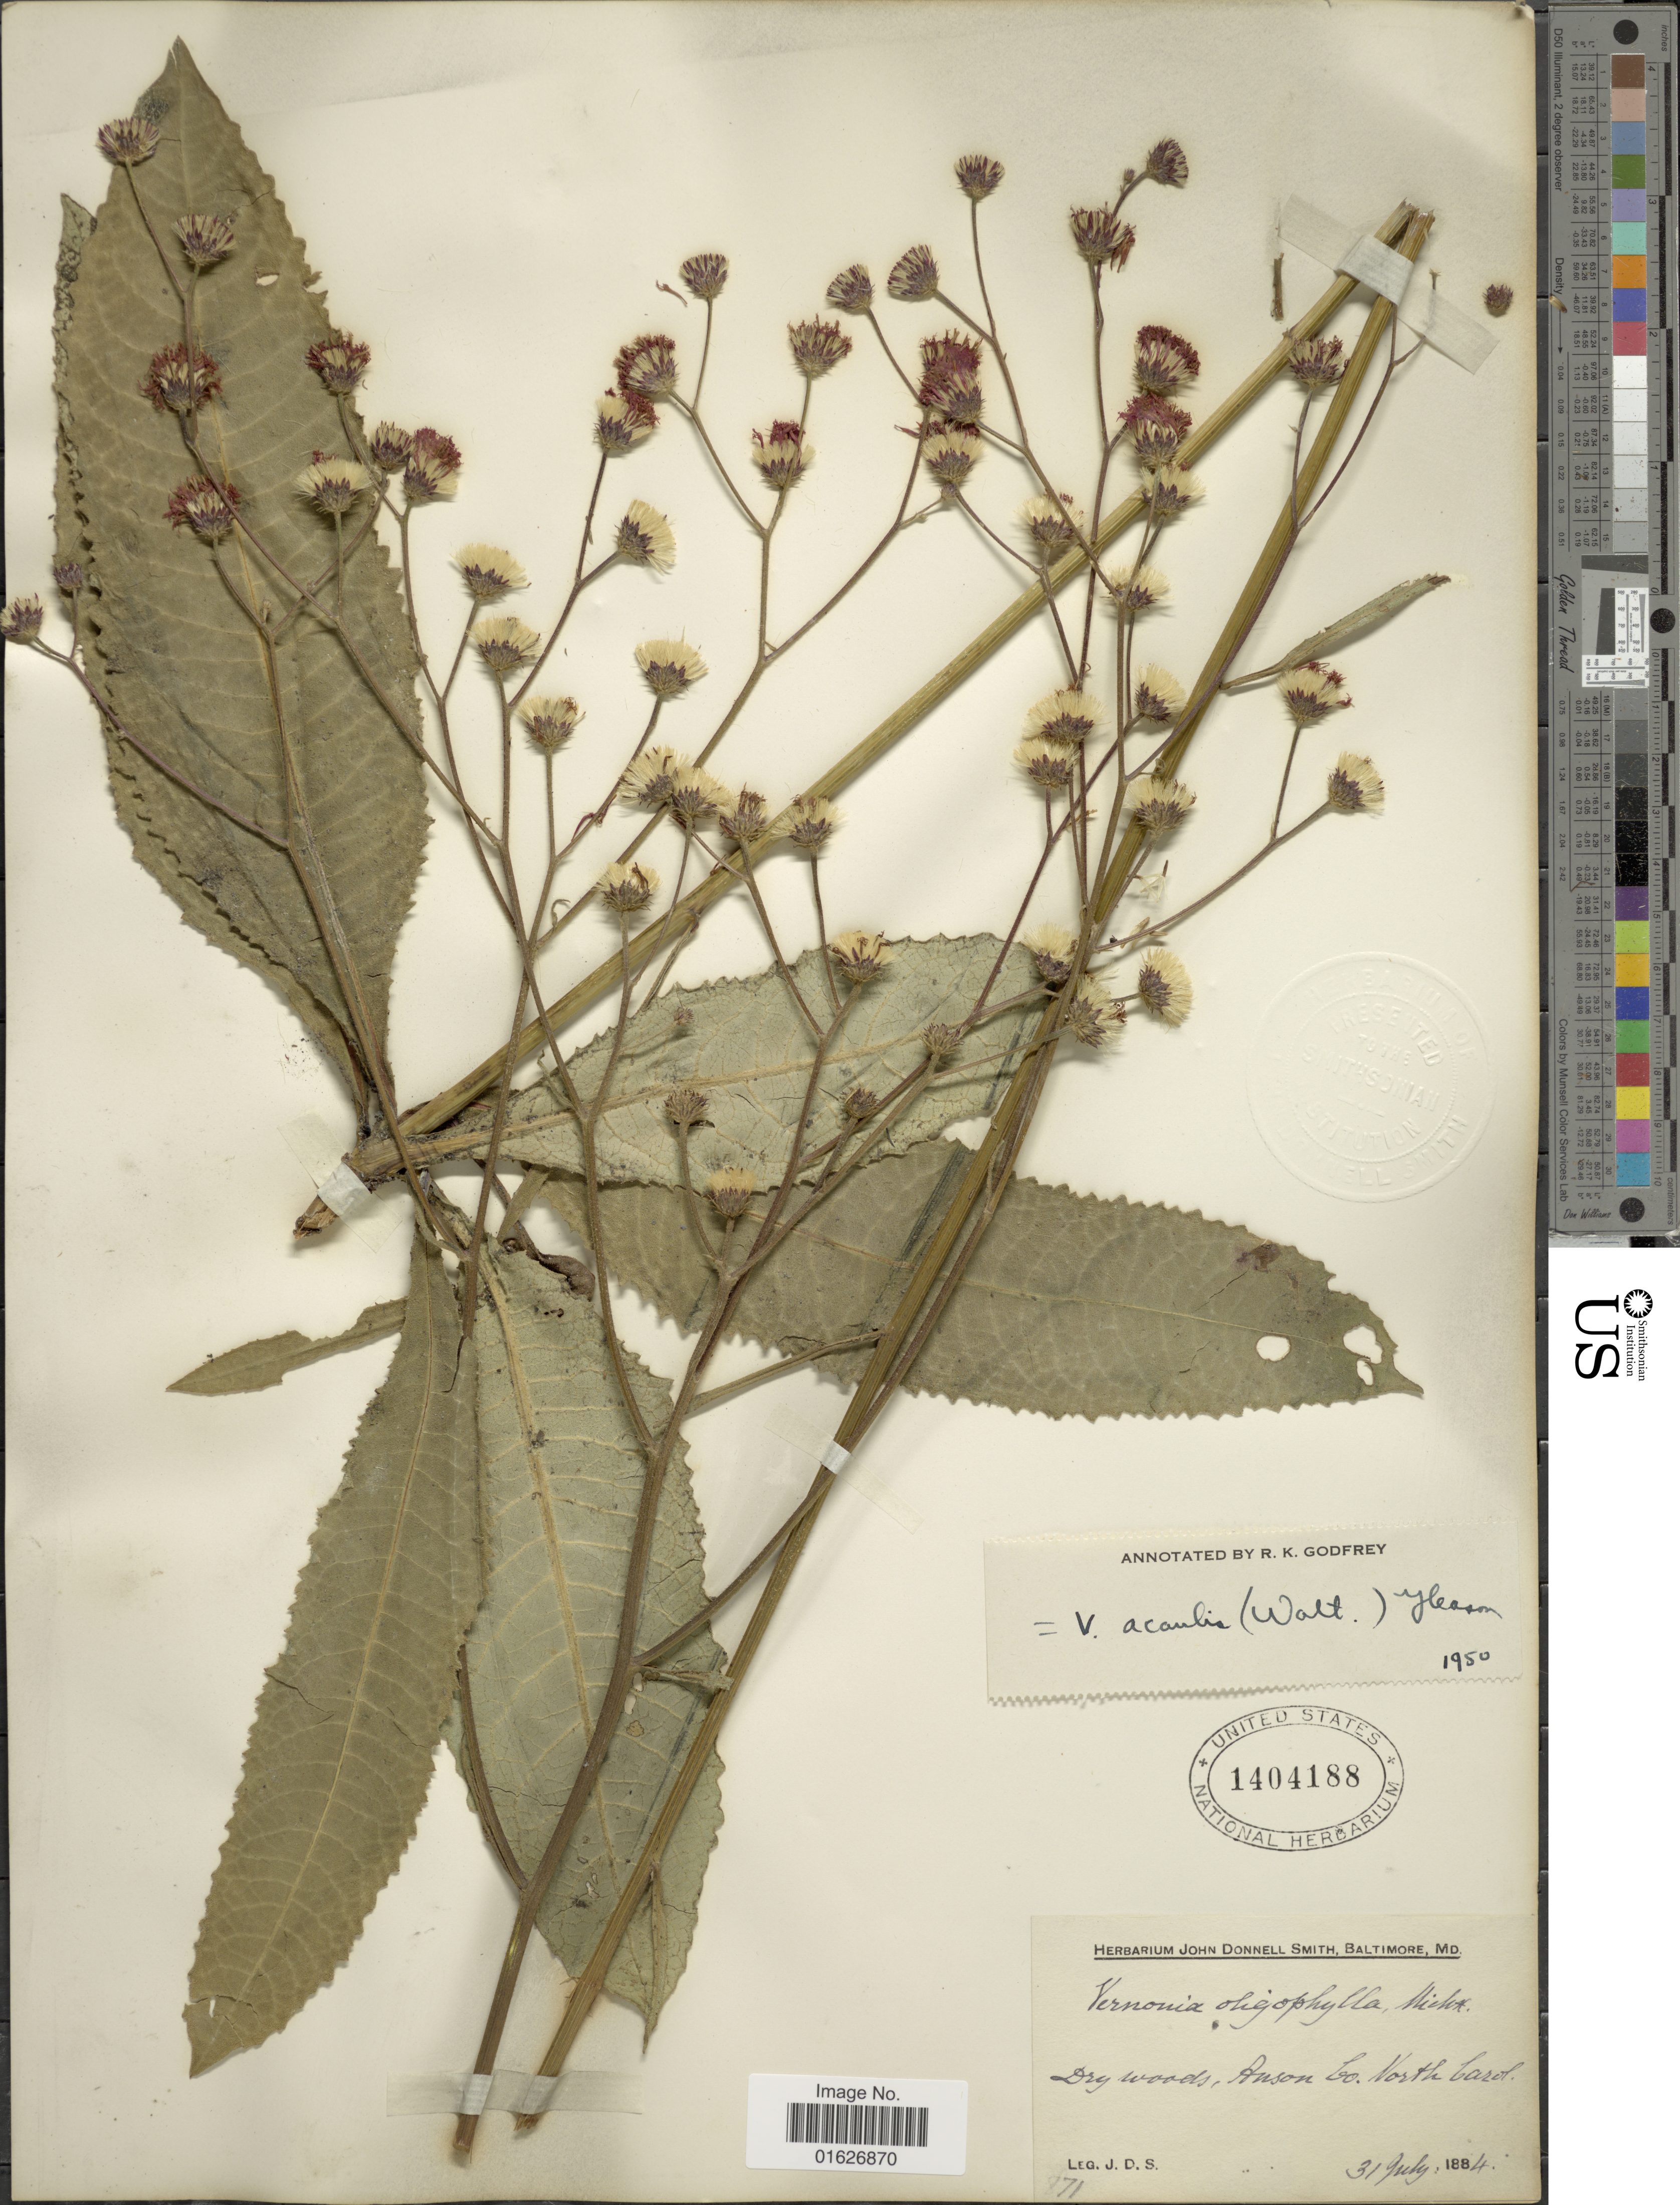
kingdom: Plantae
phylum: Tracheophyta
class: Magnoliopsida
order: Asterales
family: Asteraceae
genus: Vernonia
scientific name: Vernonia acaulis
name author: (Walter) Gleason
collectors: J. Donnell Smith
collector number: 871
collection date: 1884-07-31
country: United States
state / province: North Carolina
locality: Anson Co.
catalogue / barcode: US 1404188